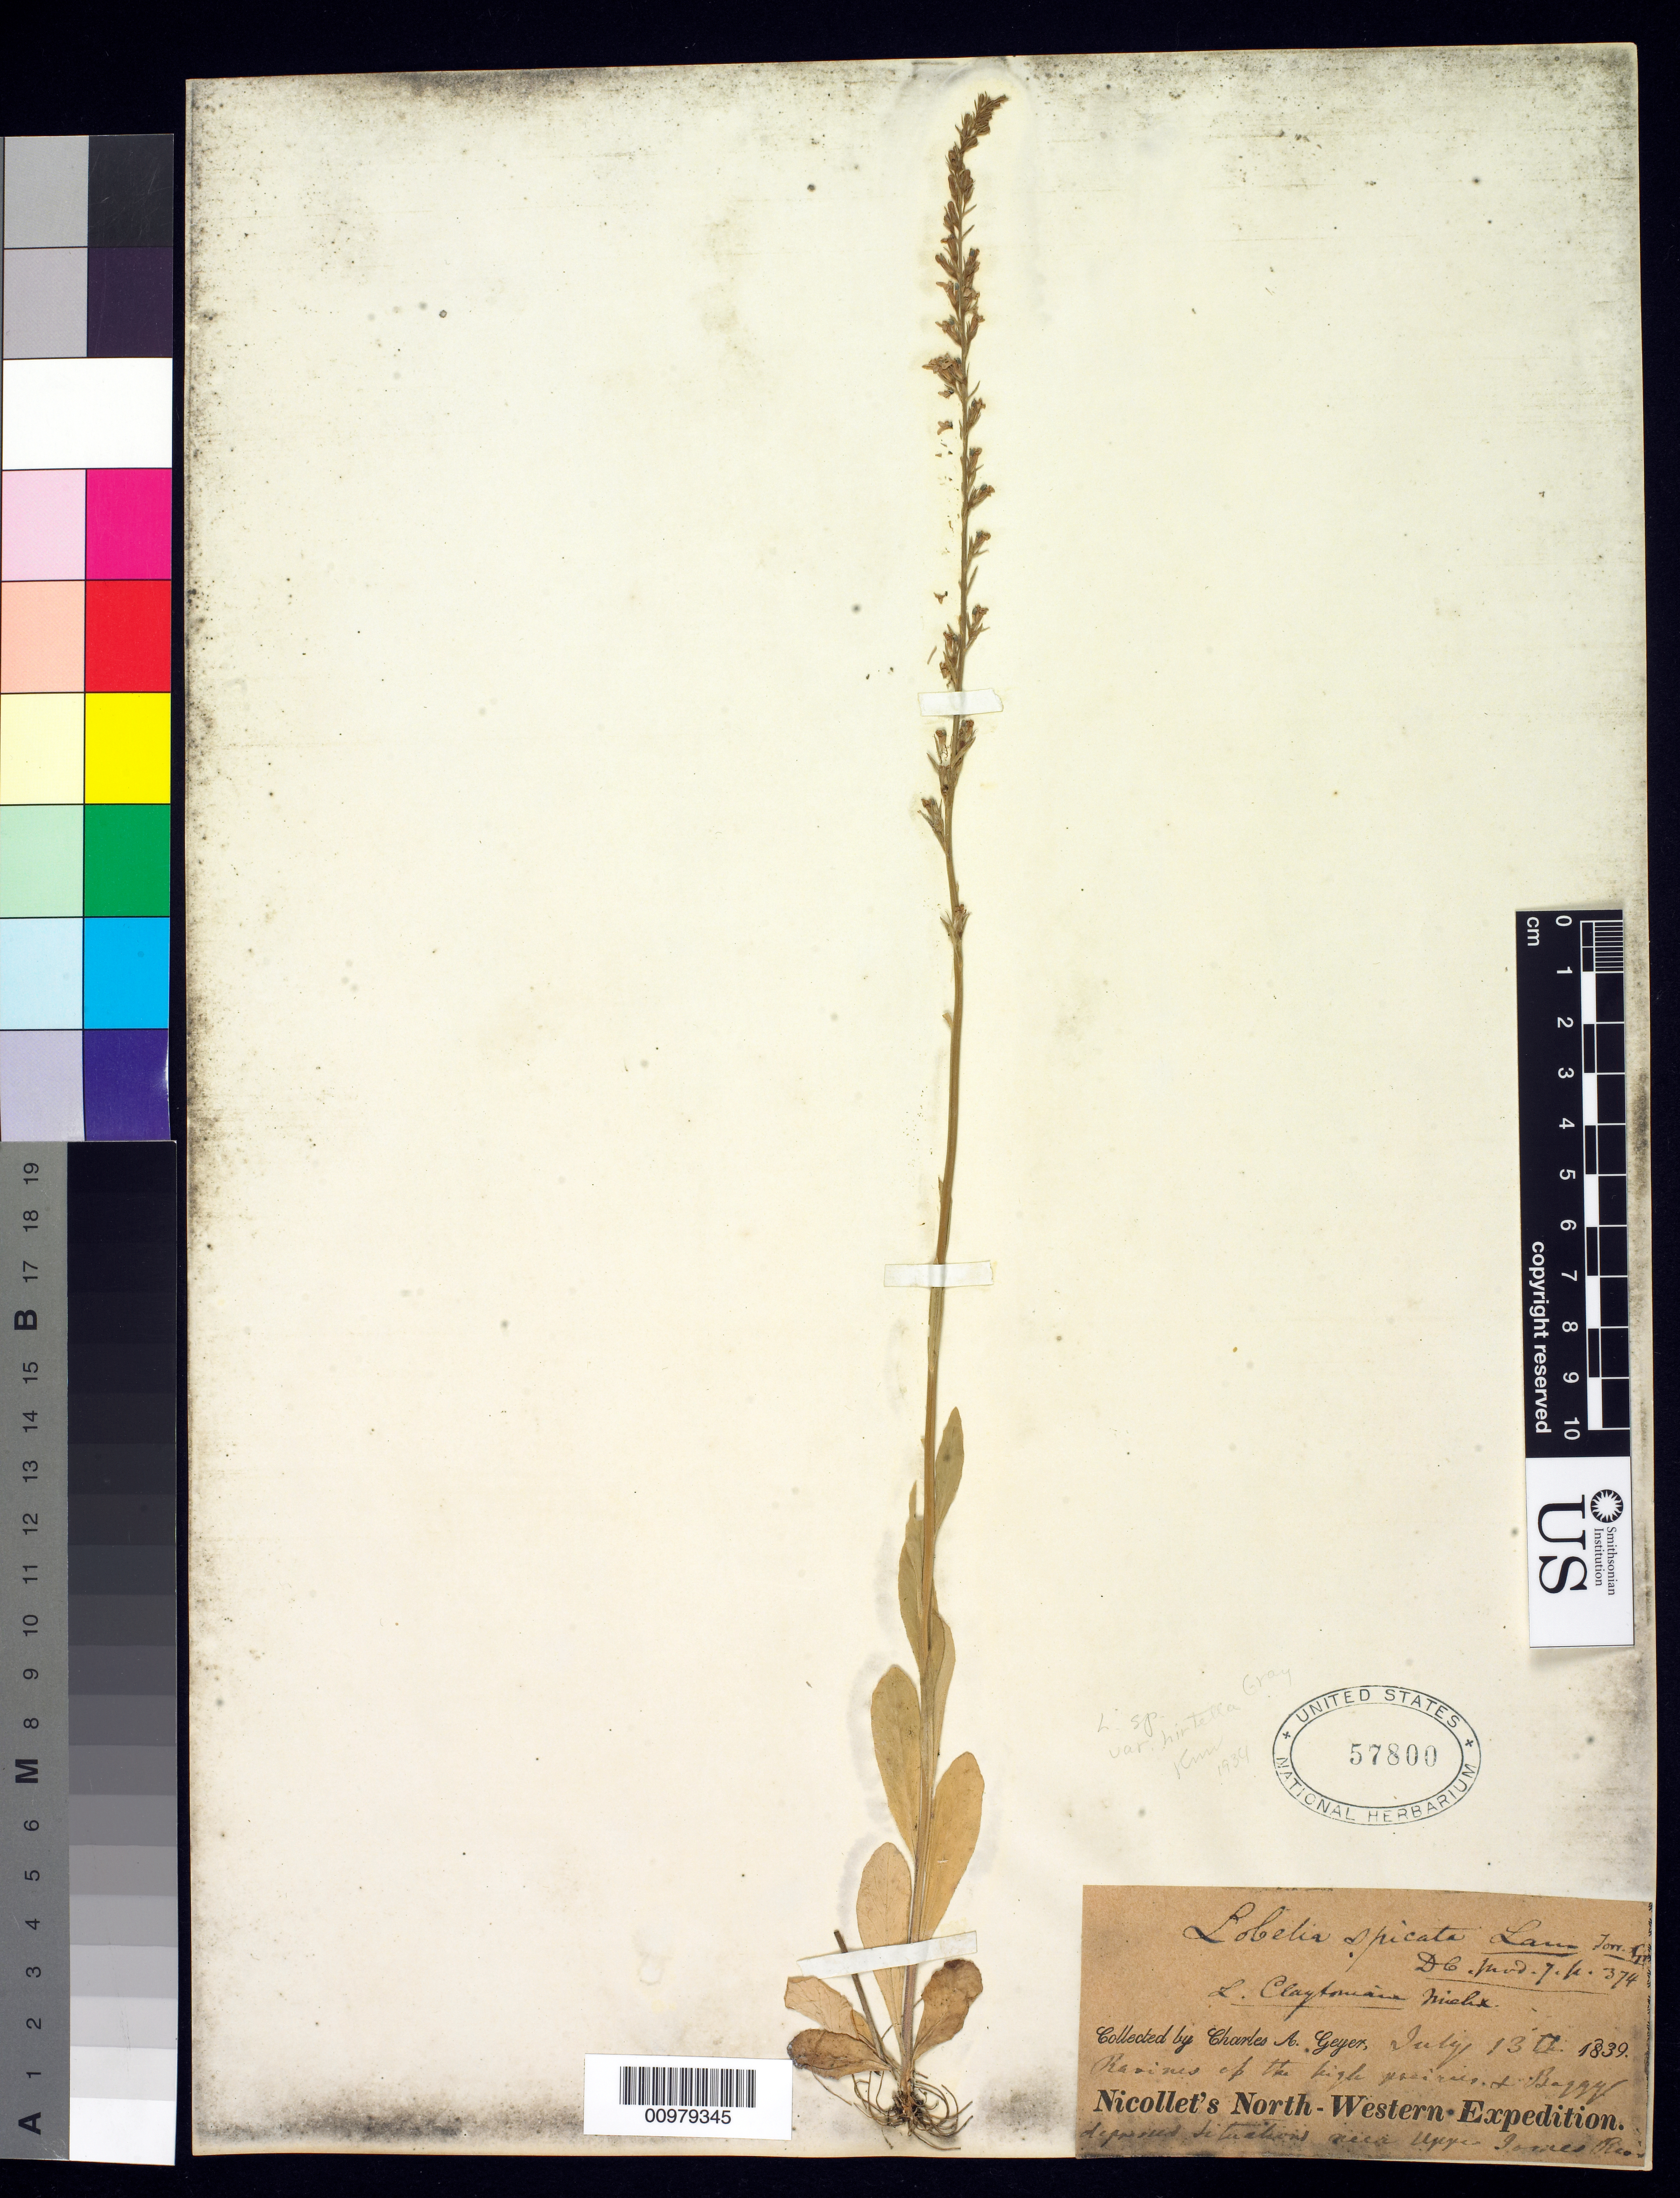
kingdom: Plantae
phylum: Tracheophyta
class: Magnoliopsida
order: Asterales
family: Campanulaceae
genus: Lobelia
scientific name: Lobelia spicata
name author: Lam.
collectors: C. A. Geyer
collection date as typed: July 13th 1839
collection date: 1839-07-13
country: United States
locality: Nicollet's North - Western Expedition. Near Upper James (sp.?) river.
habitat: ravines on the high prairies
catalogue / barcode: US 57800